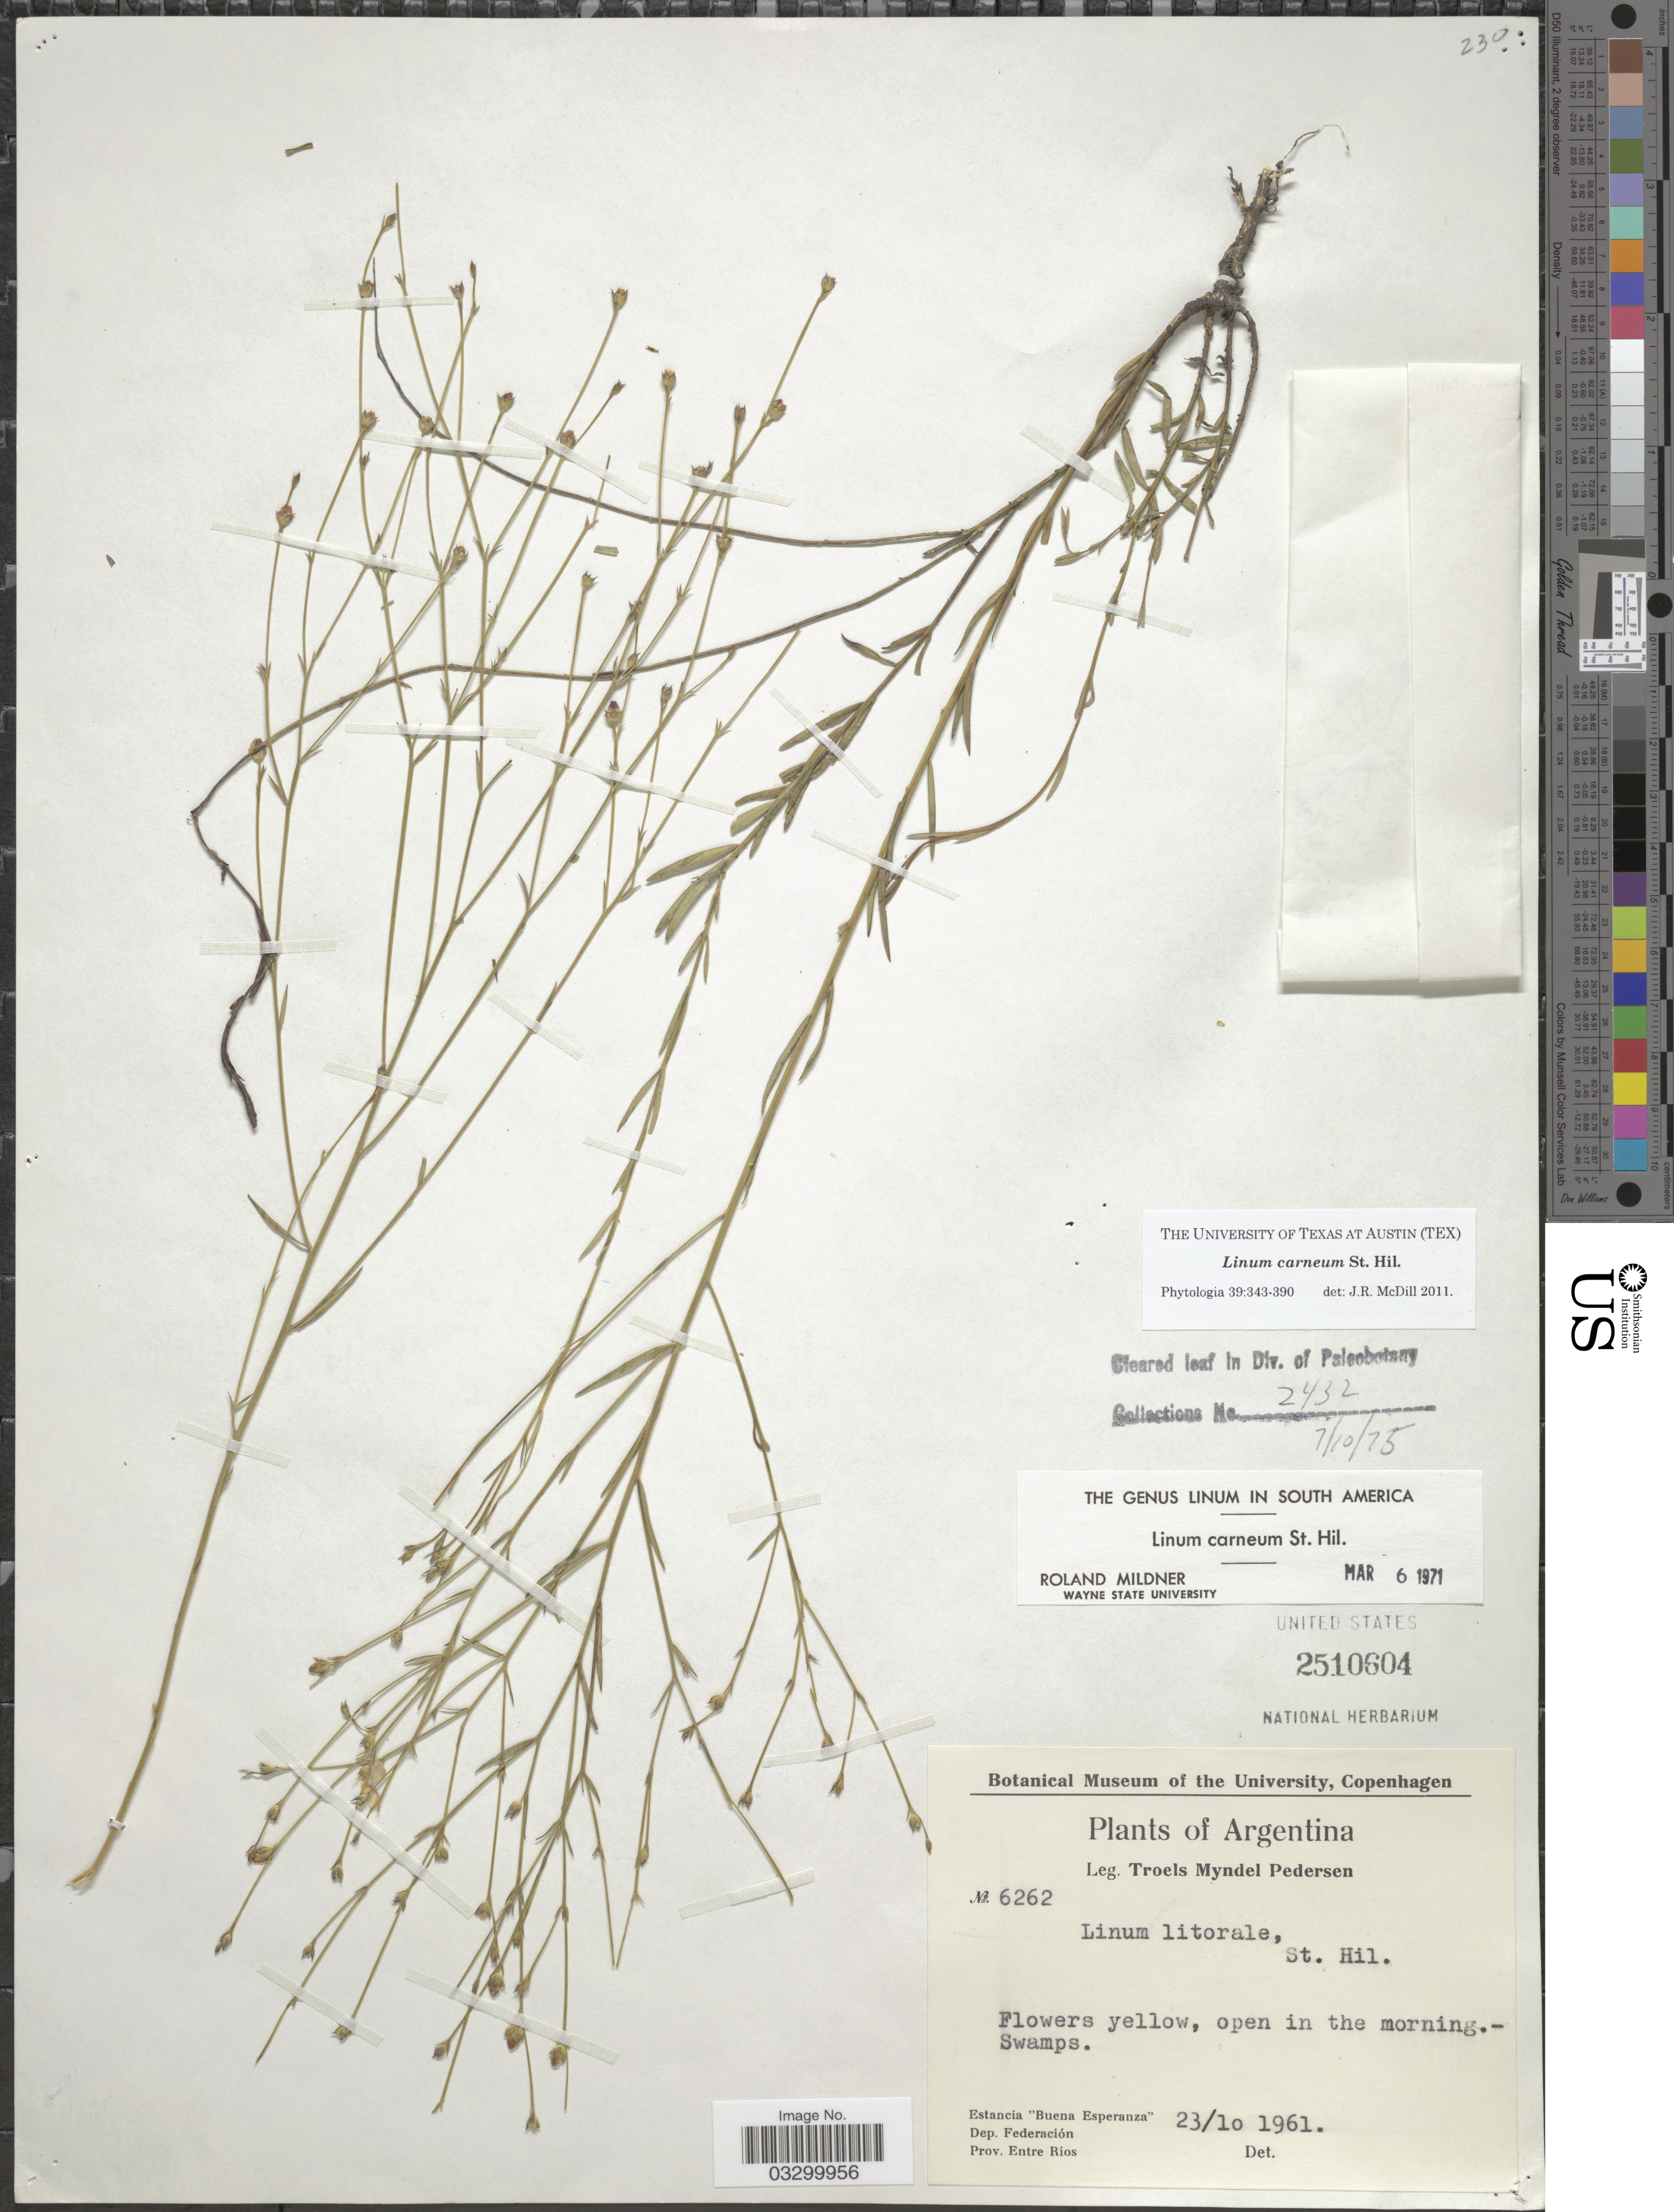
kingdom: Plantae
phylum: Tracheophyta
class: Magnoliopsida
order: Malpighiales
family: Linaceae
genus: Linum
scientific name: Linum carneum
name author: A. St.-Hil.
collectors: T. Pederson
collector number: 6262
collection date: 1961-10-23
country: Argentina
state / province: Entre Rios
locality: Estancia "Buena Esperanza". Dep. Federación. Prov. Entre Rios.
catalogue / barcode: US 2510604